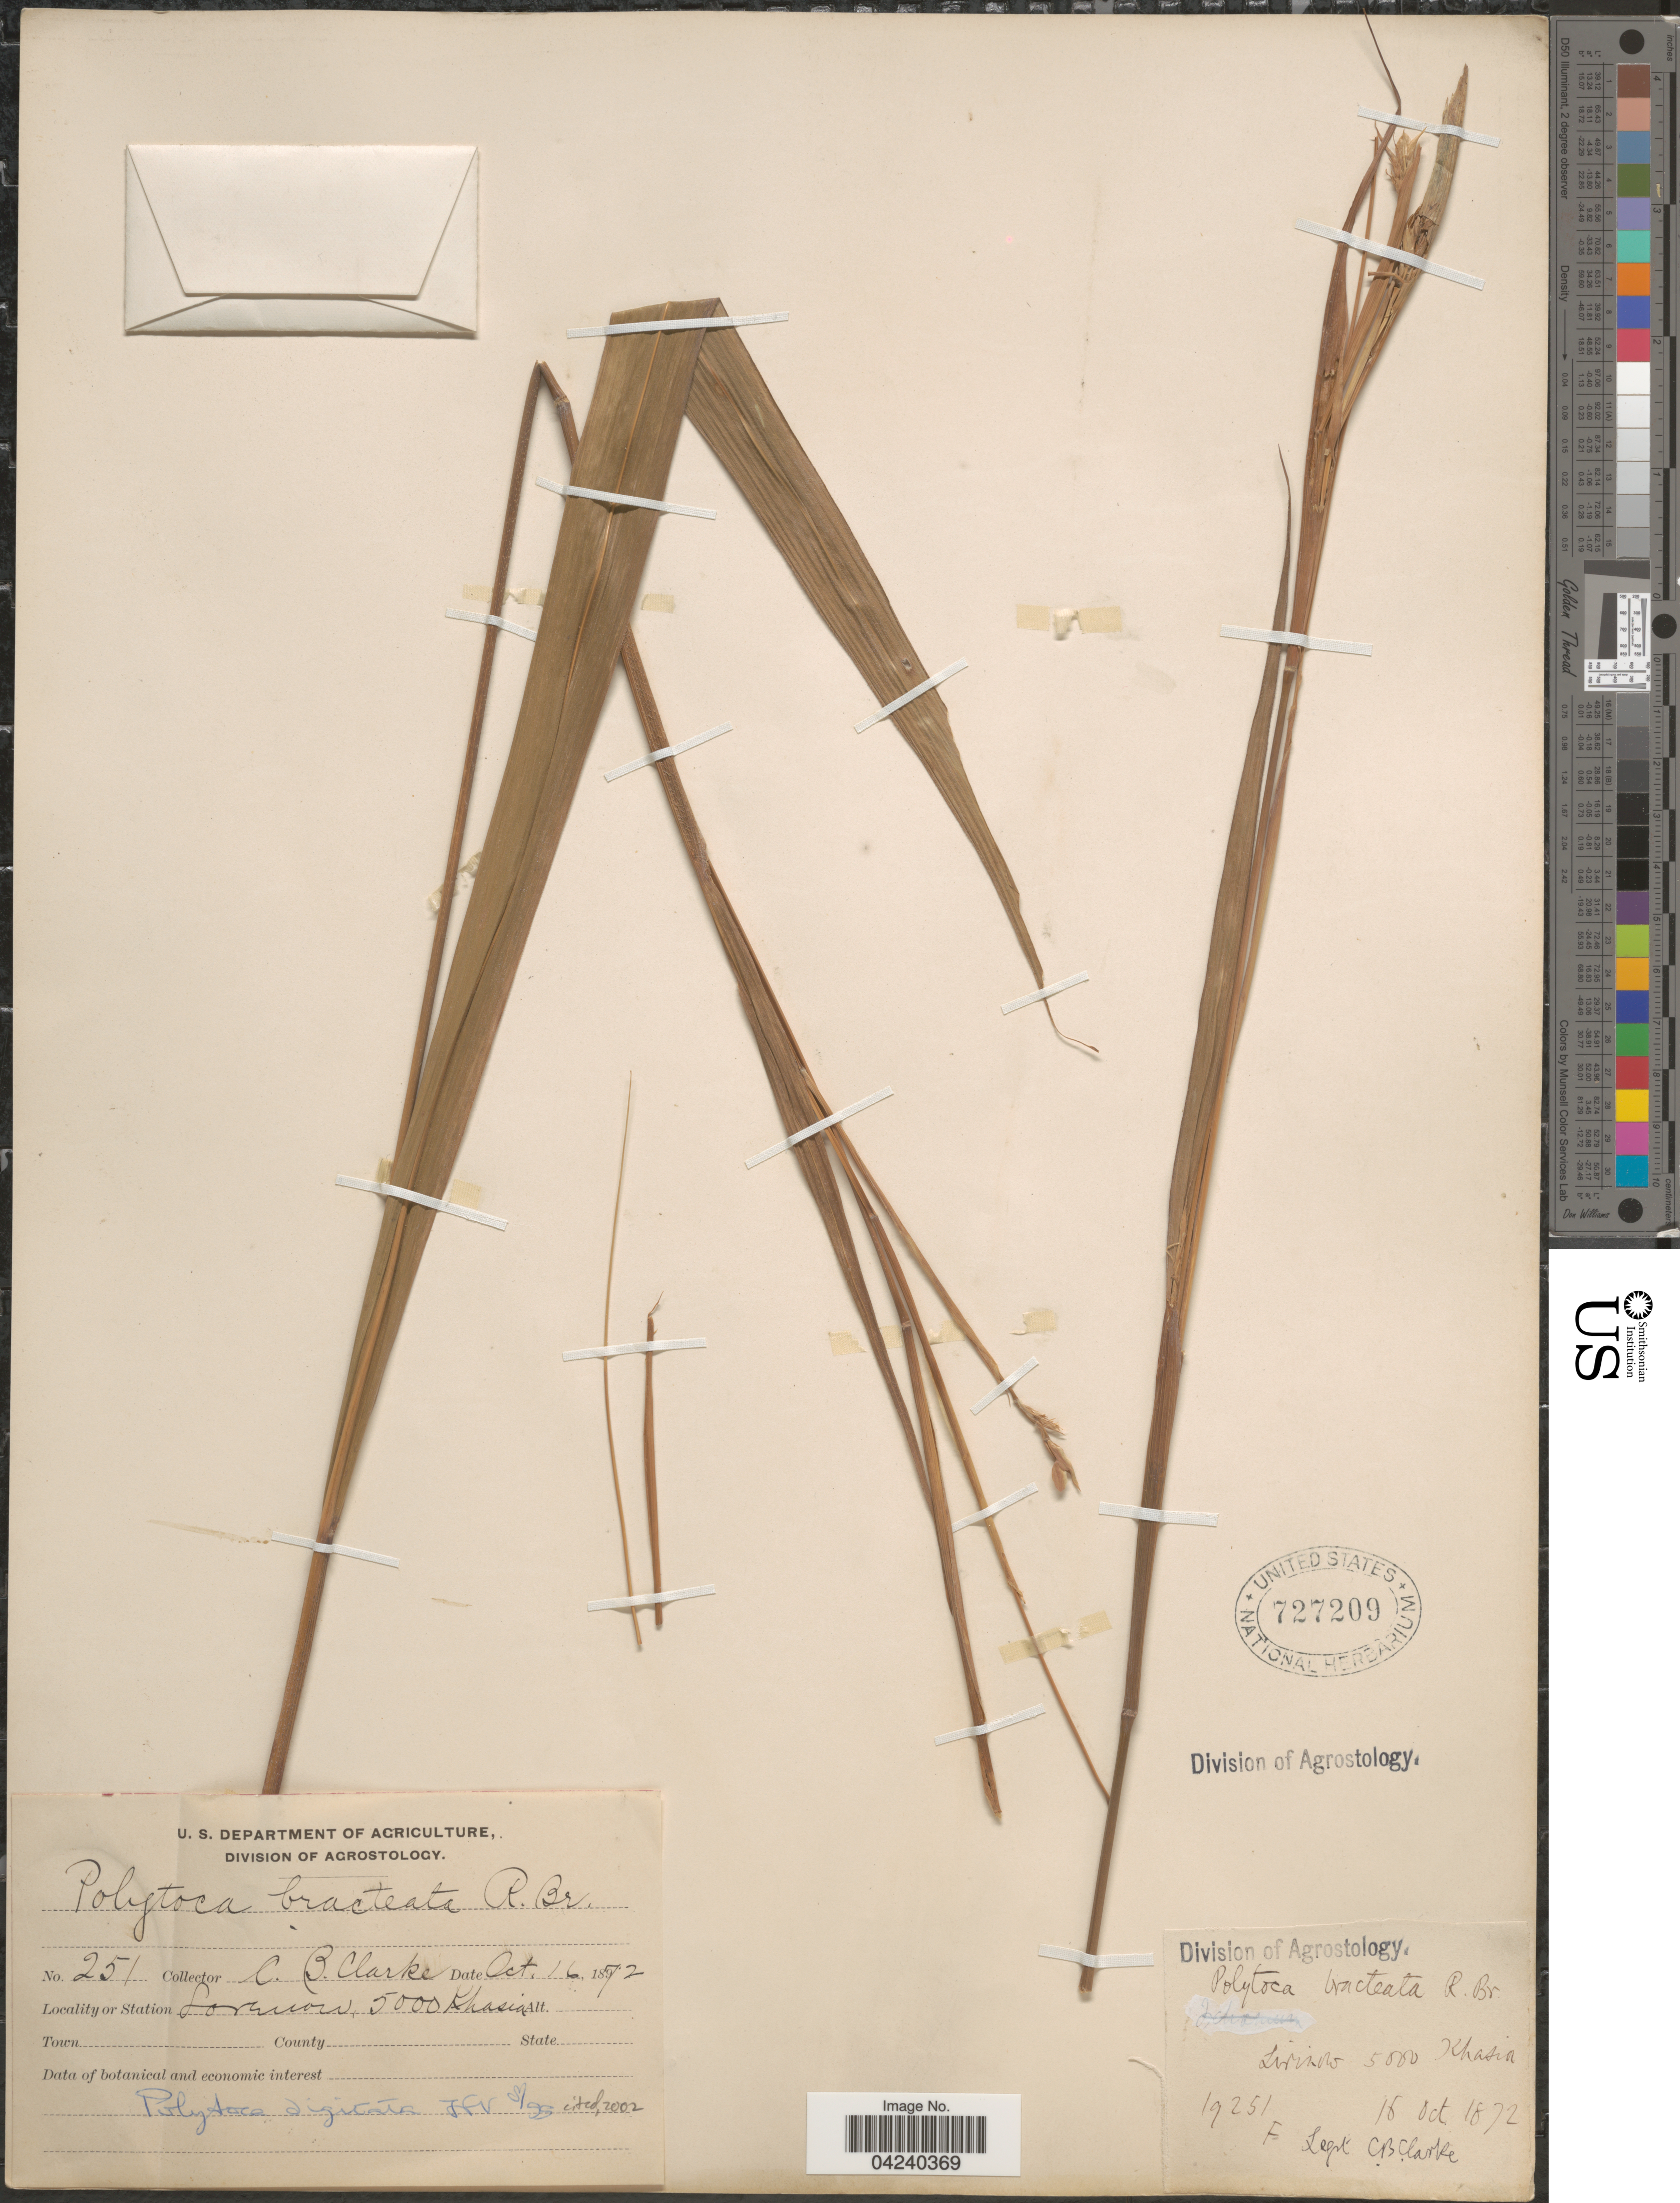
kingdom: Plantae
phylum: Tracheophyta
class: Liliopsida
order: Poales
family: Poaceae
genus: Polytoca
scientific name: Polytoca digitata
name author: (L. f.) Druce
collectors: C. B. Clarke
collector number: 251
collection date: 1872-10-16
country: India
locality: Lorenore [interpreted]. Khasia.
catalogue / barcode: US 727209